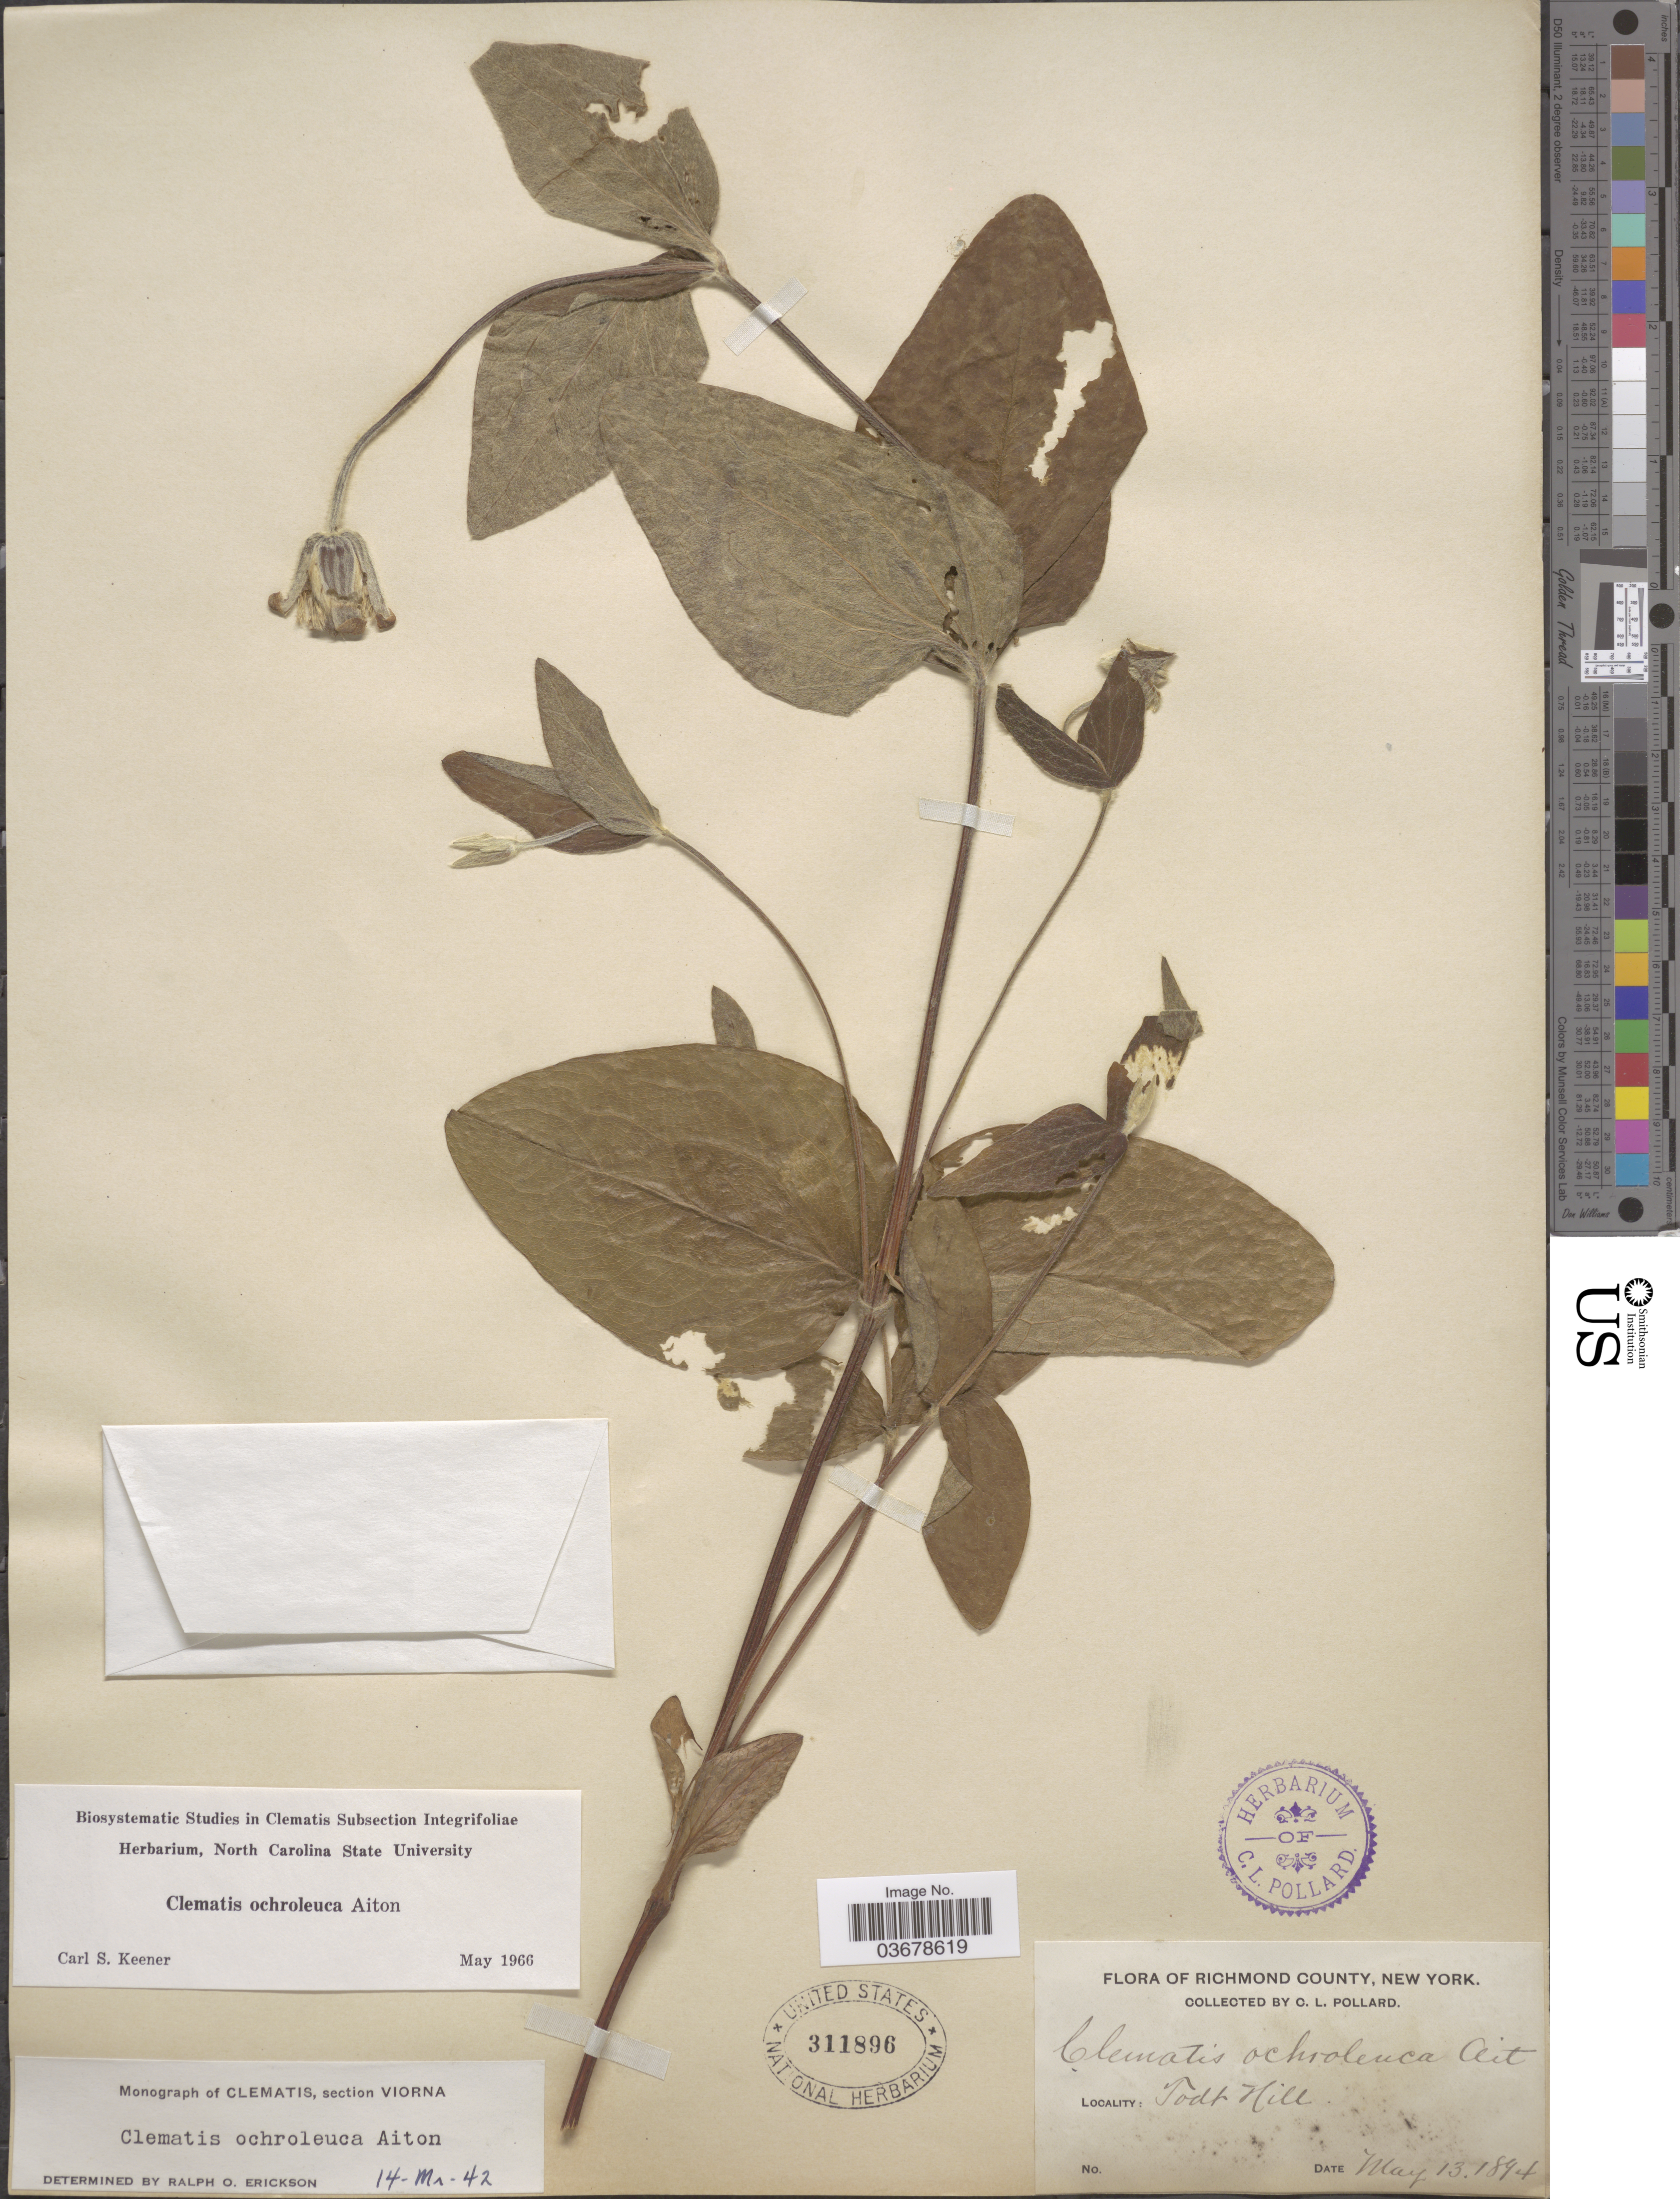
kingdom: Plantae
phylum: Tracheophyta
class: Magnoliopsida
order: Ranunculales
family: Ranunculaceae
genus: Clematis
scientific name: Clematis viorna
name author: L.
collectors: C. L. Pollard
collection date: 1894-05-13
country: United States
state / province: New York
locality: Richmond County. Todt Hill.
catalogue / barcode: US 311896